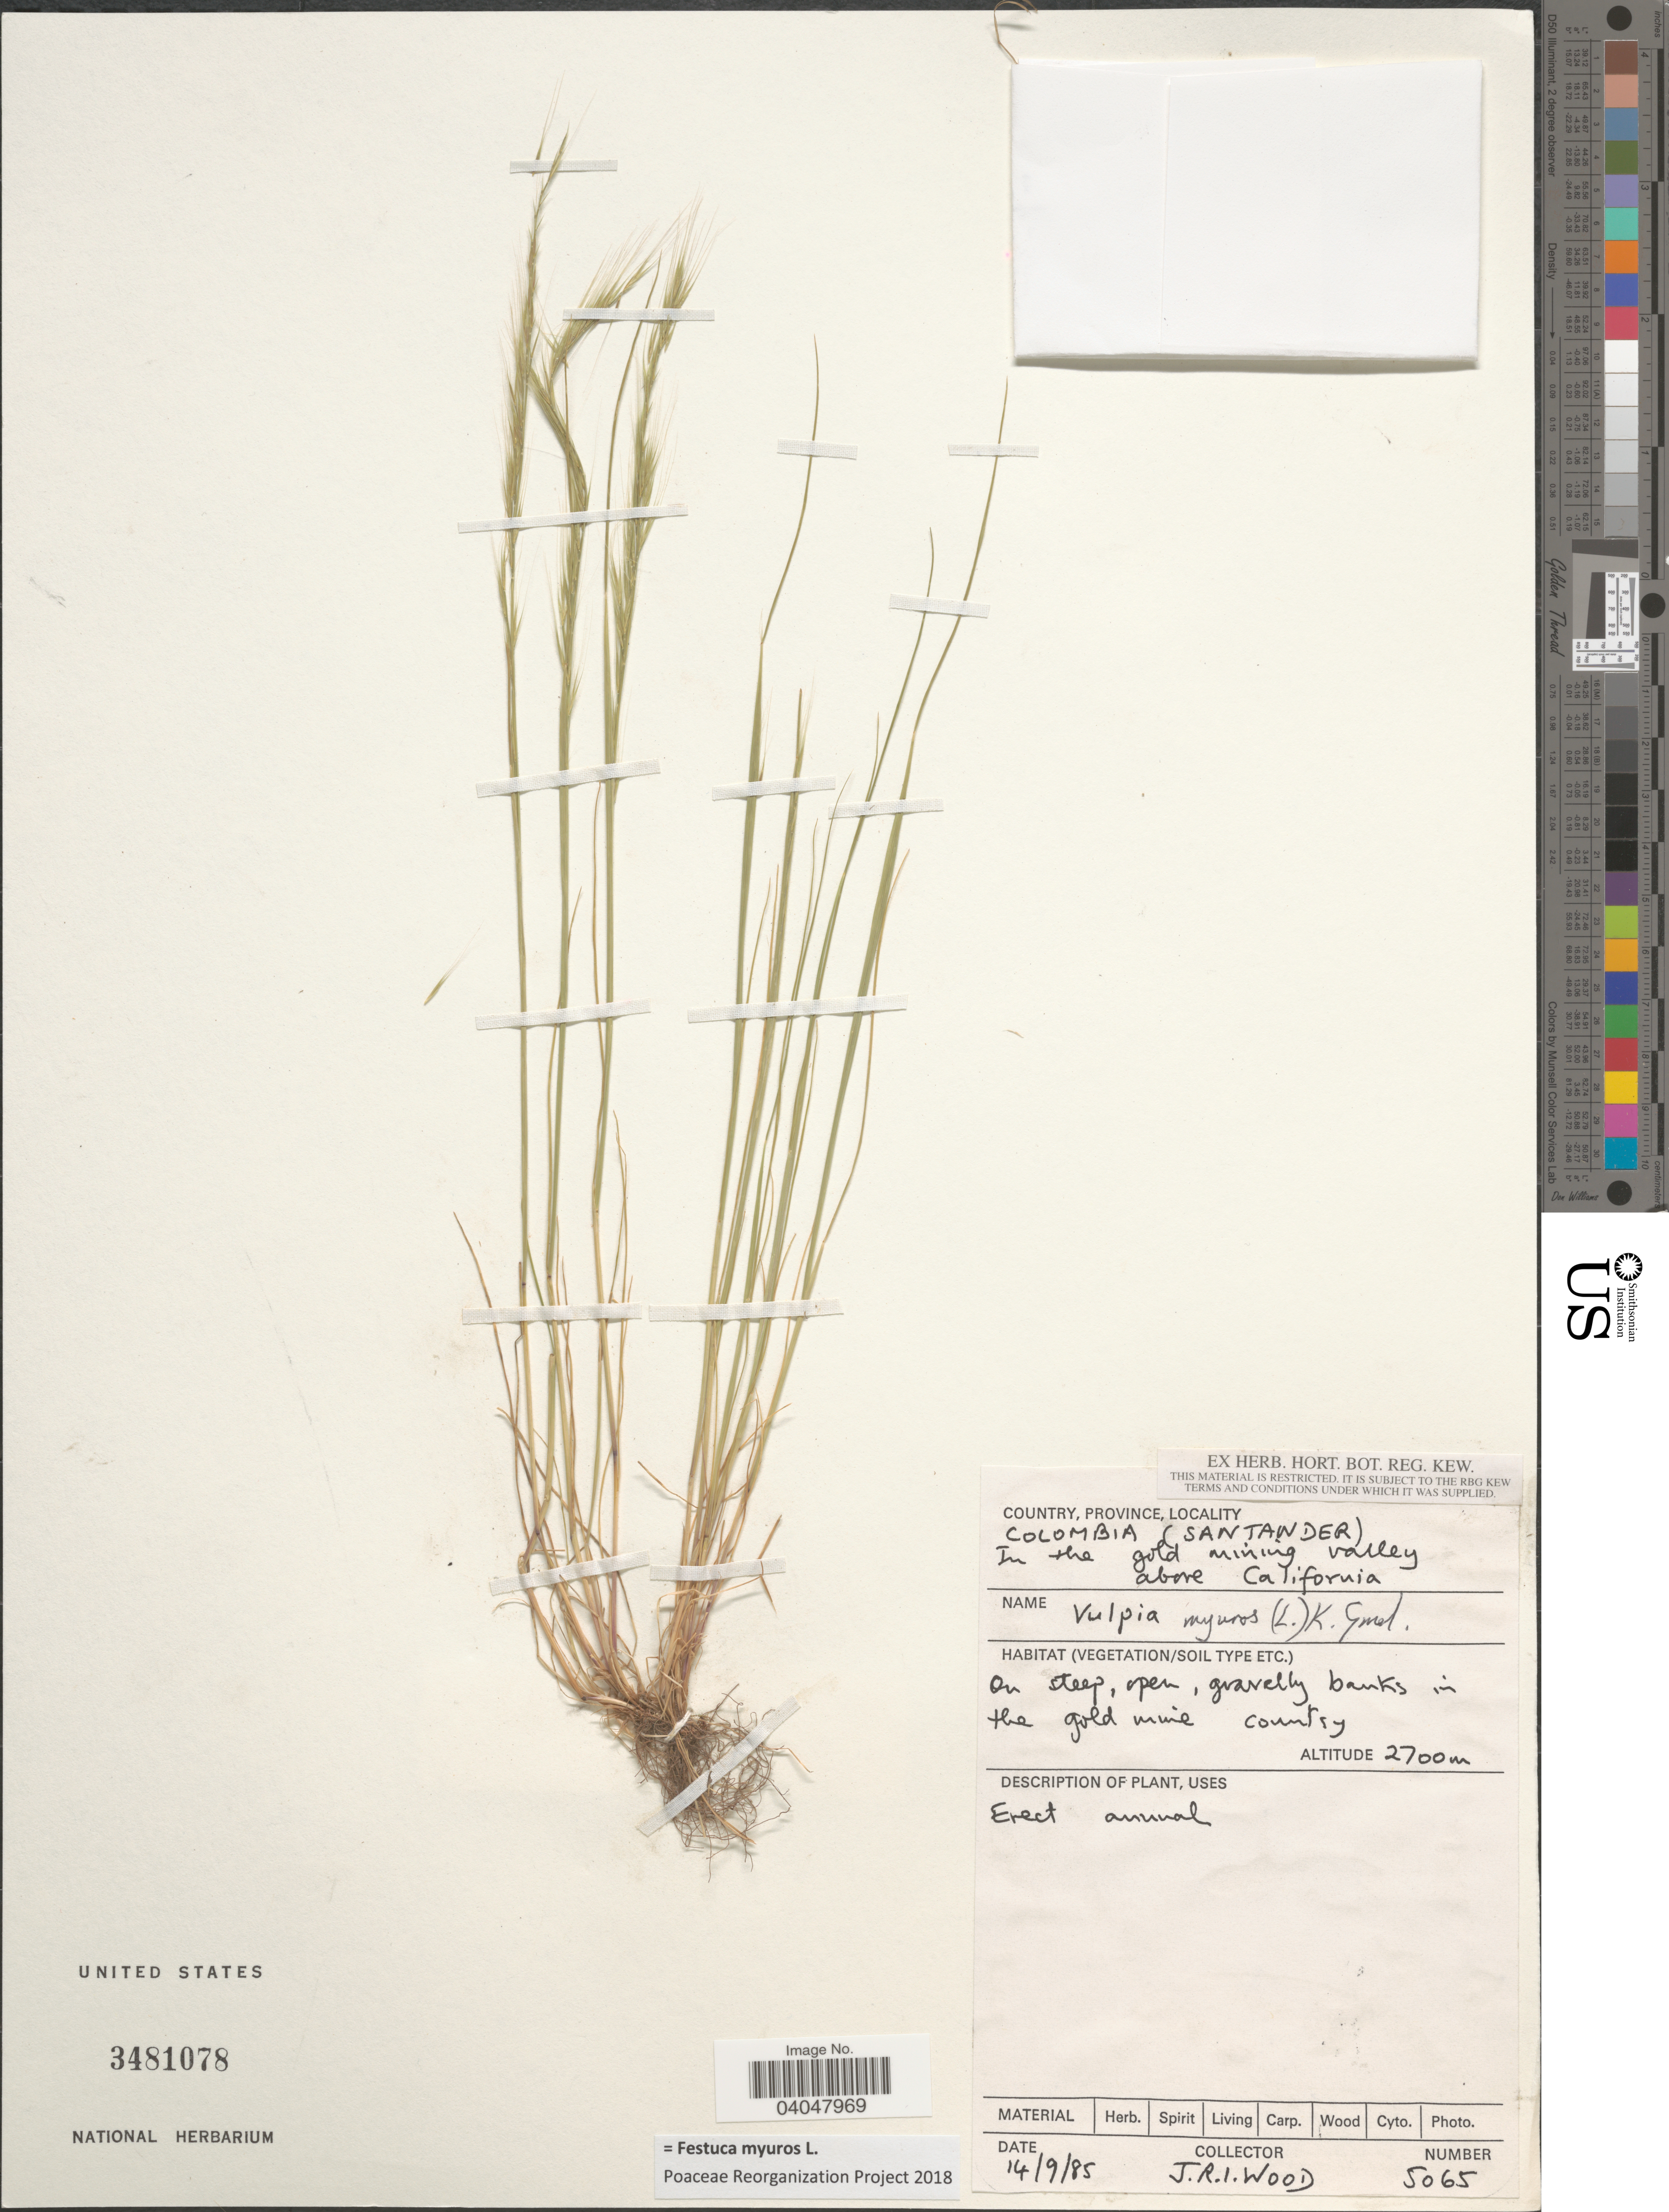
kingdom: Plantae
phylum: Tracheophyta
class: Liliopsida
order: Poales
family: Poaceae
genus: Festuca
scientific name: Festuca myuros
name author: L.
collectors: J. R. I. Wood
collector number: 5065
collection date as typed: Transcribed d/m/y: 14/9/85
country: Colombia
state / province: Santander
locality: In the gold mining valley above California. On steep, open, gravelly banks in the gold mine country.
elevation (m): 2700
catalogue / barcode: US 3481078